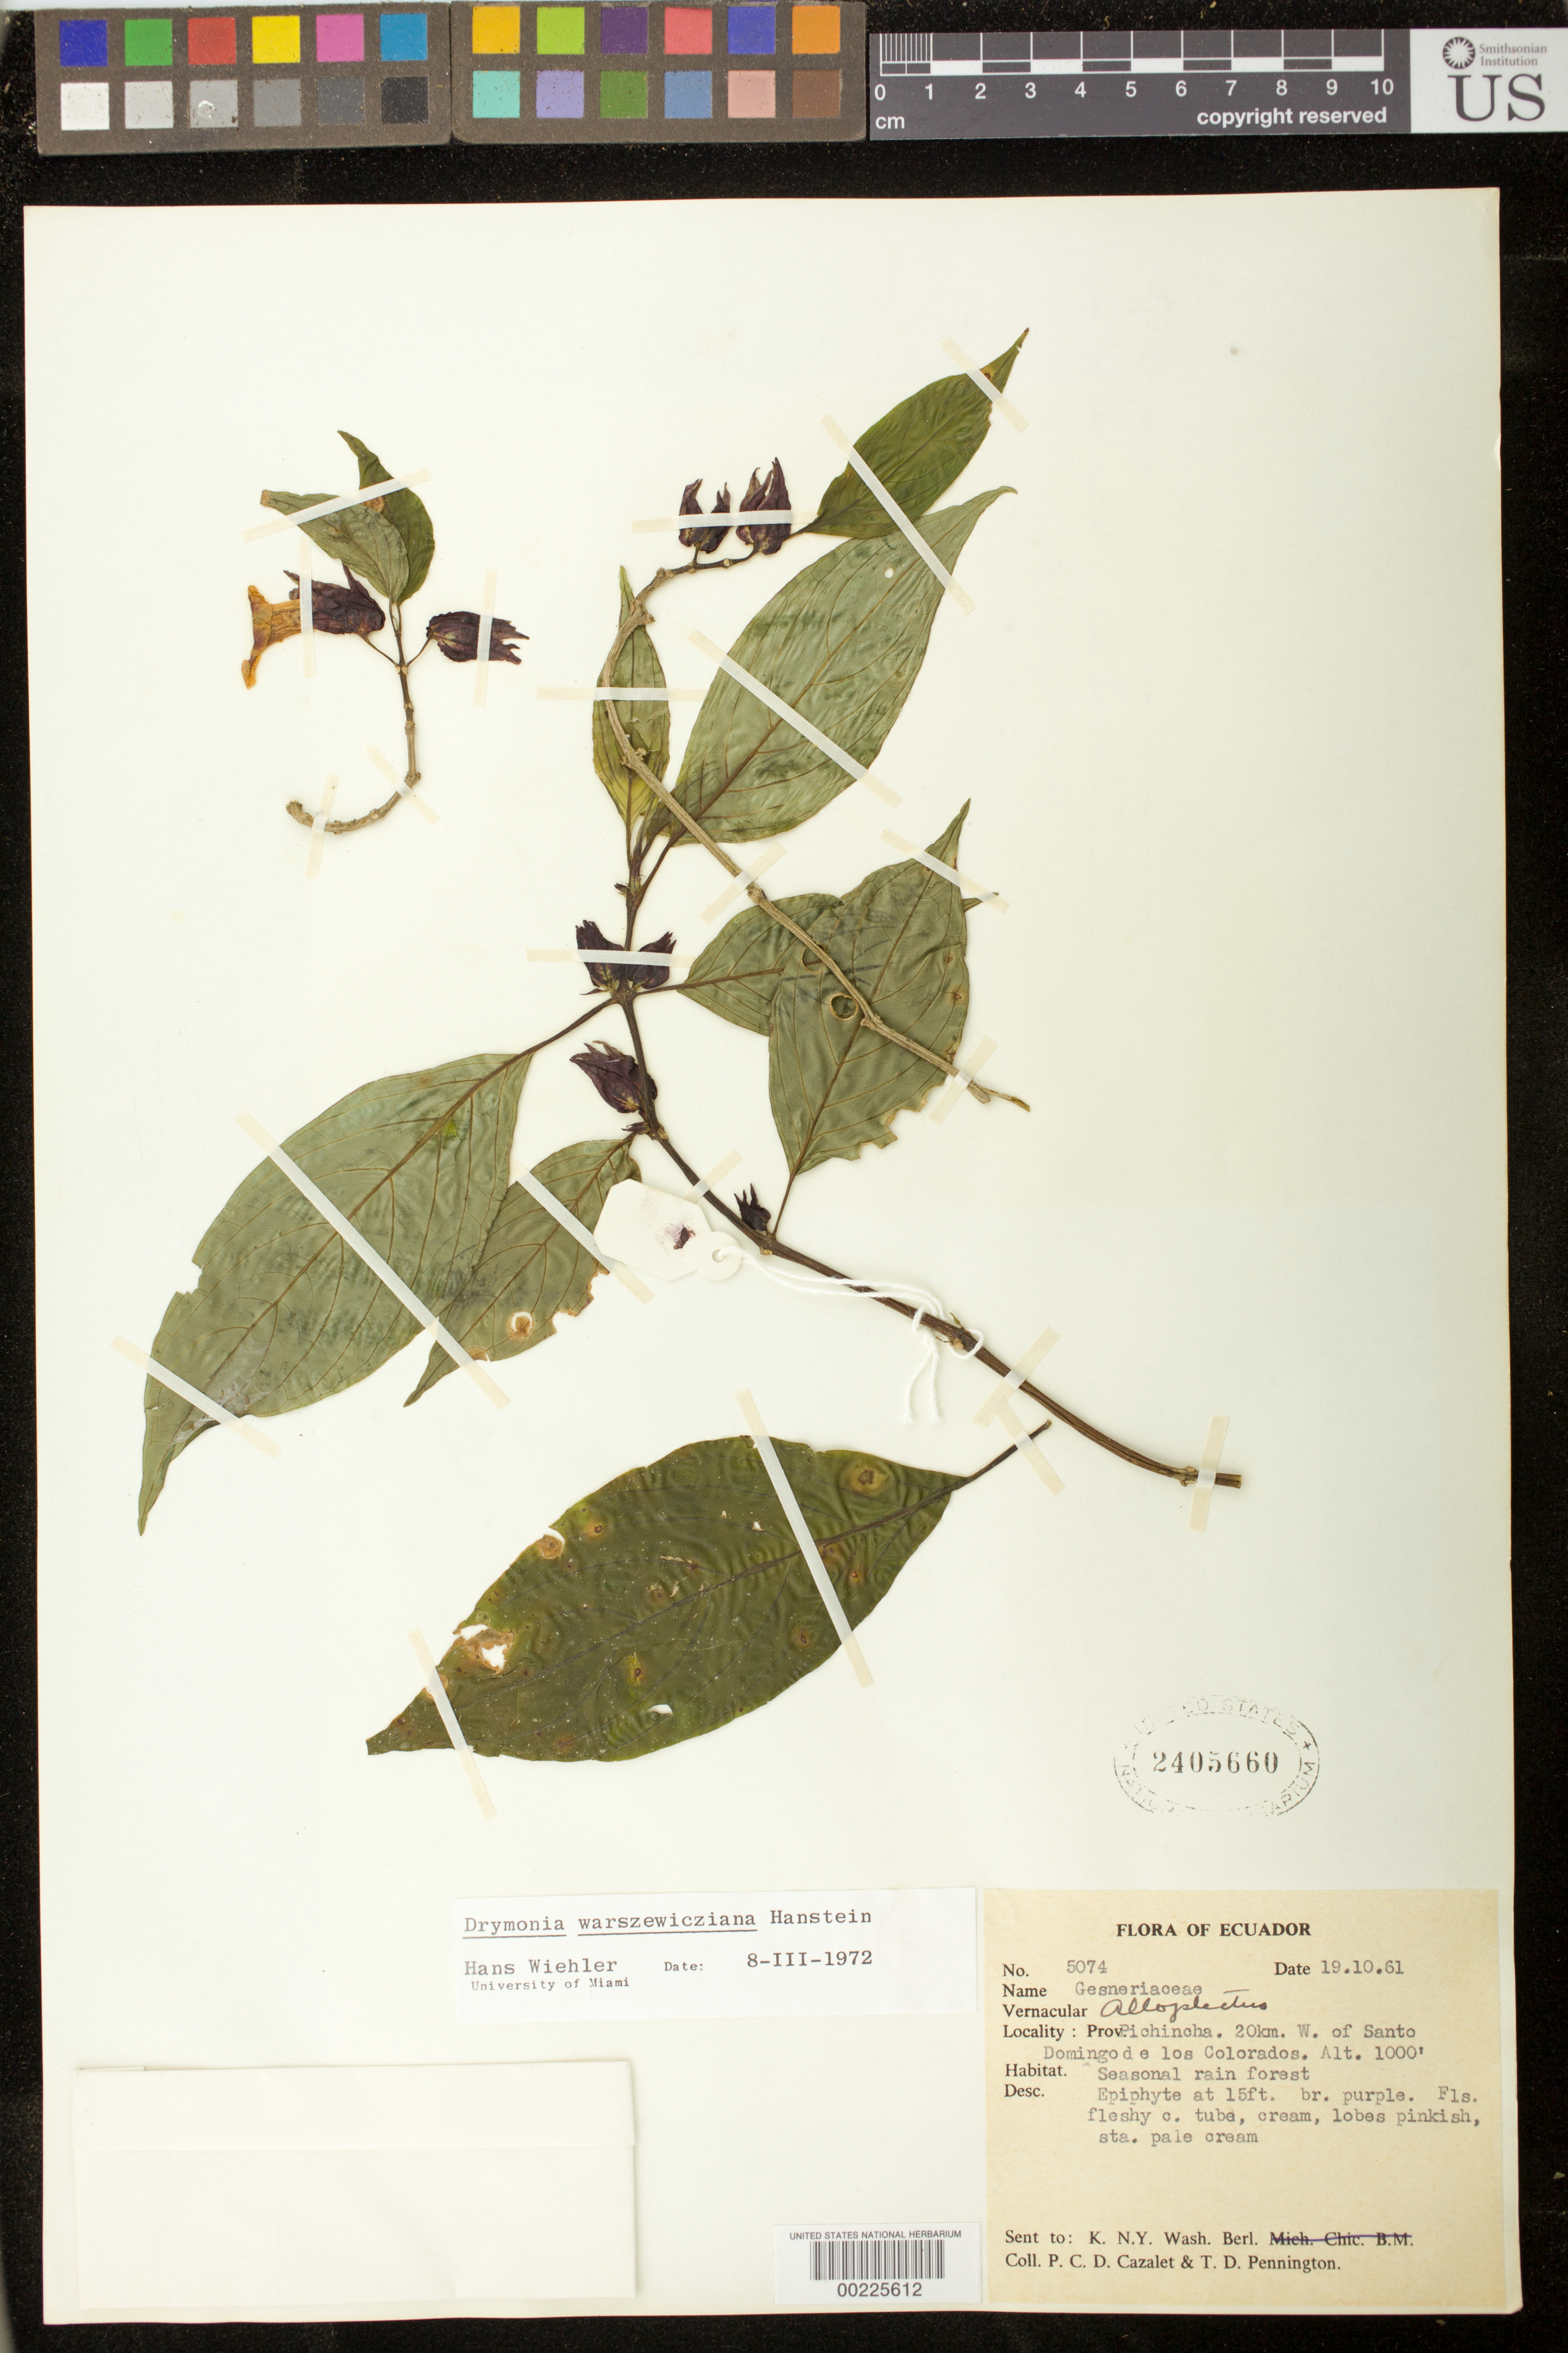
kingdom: Plantae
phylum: Tracheophyta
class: Magnoliopsida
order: Lamiales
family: Gesneriaceae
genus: Drymonia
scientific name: Drymonia warszewicziana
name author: Hanst.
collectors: P. C. D. Cazalet & T. D. Pennington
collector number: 5074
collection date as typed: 19 Oct 1961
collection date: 1961-10-19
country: Ecuador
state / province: Pichincha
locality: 20 km W of Santo Domingo de los Colorados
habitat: Seasonal rain forest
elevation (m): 305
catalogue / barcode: US 2405660